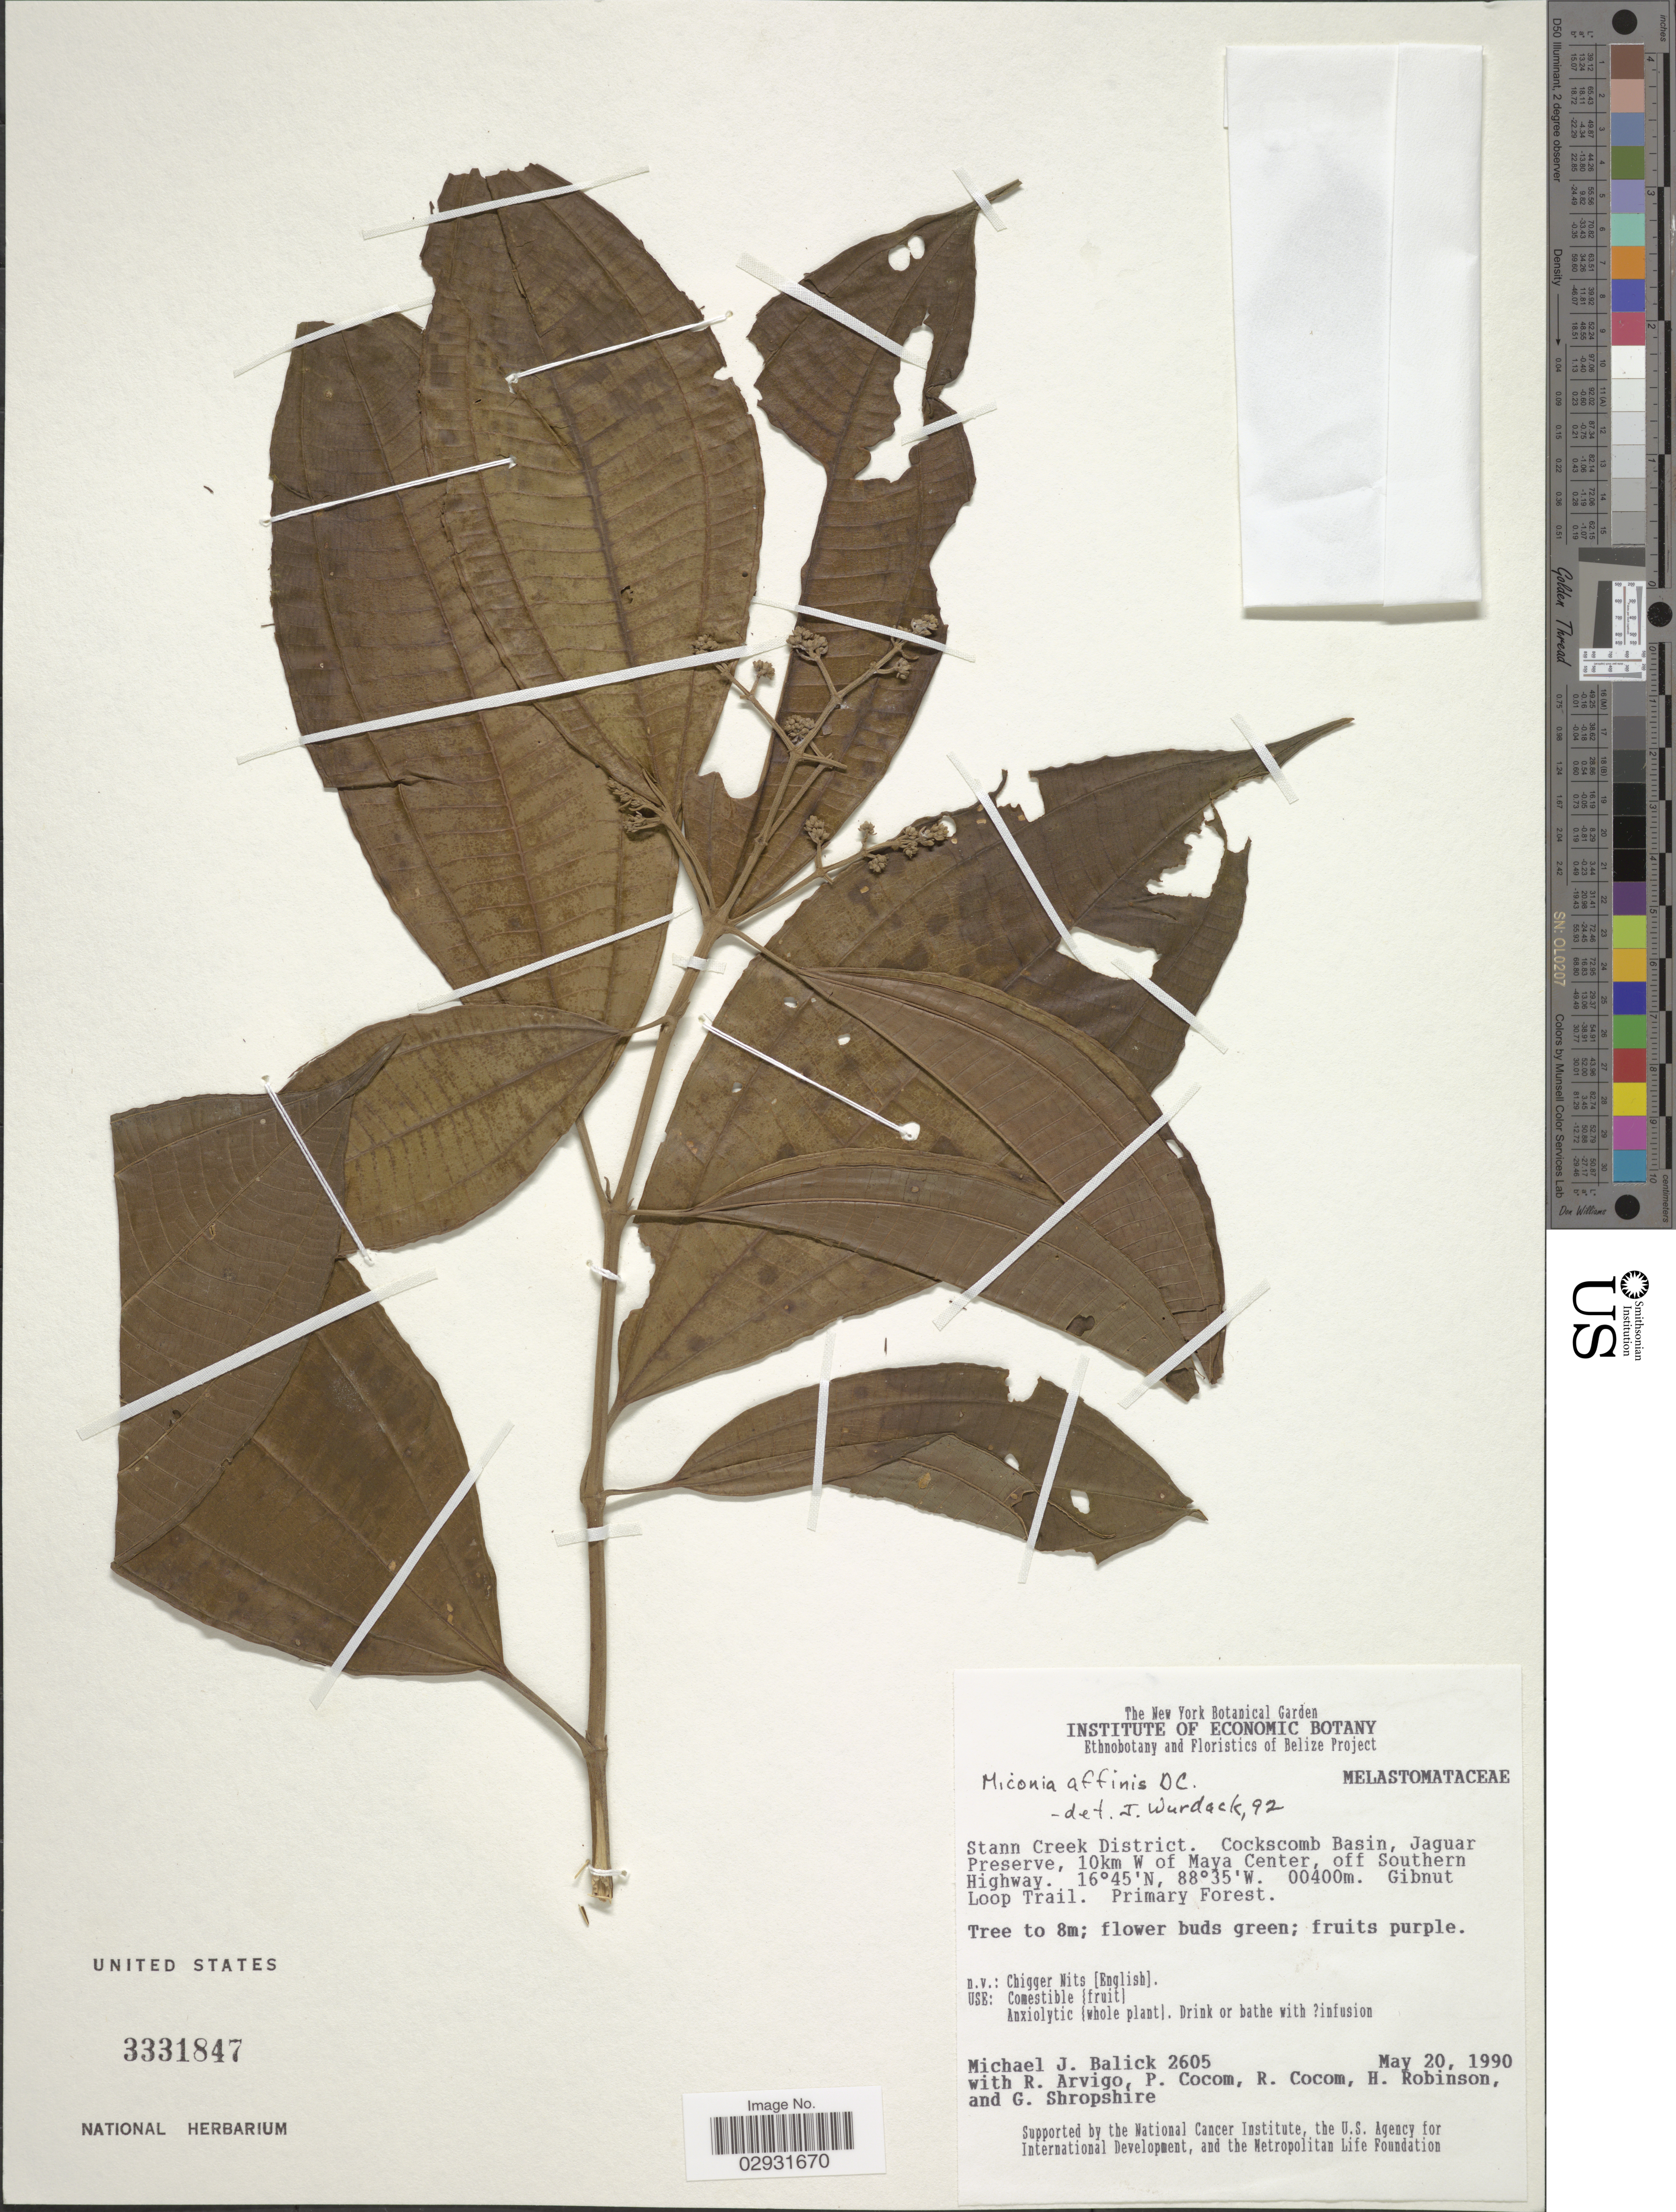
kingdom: Plantae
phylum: Tracheophyta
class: Magnoliopsida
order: Myrtales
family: Melastomataceae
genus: Miconia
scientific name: Miconia affinis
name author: DC.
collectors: M. J. Balick, R. Arvigo, P. Cocom, H. Robinson & G. Shropshire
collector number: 2605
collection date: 1990-05-20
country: Belize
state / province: Stann Creek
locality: Stann Creek District. Cockscomb Basin, Jaguar Preserve, 10km W of Maya Center, off Southern Highway. Gibnut Loop Trail.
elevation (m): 400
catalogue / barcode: US 3331847